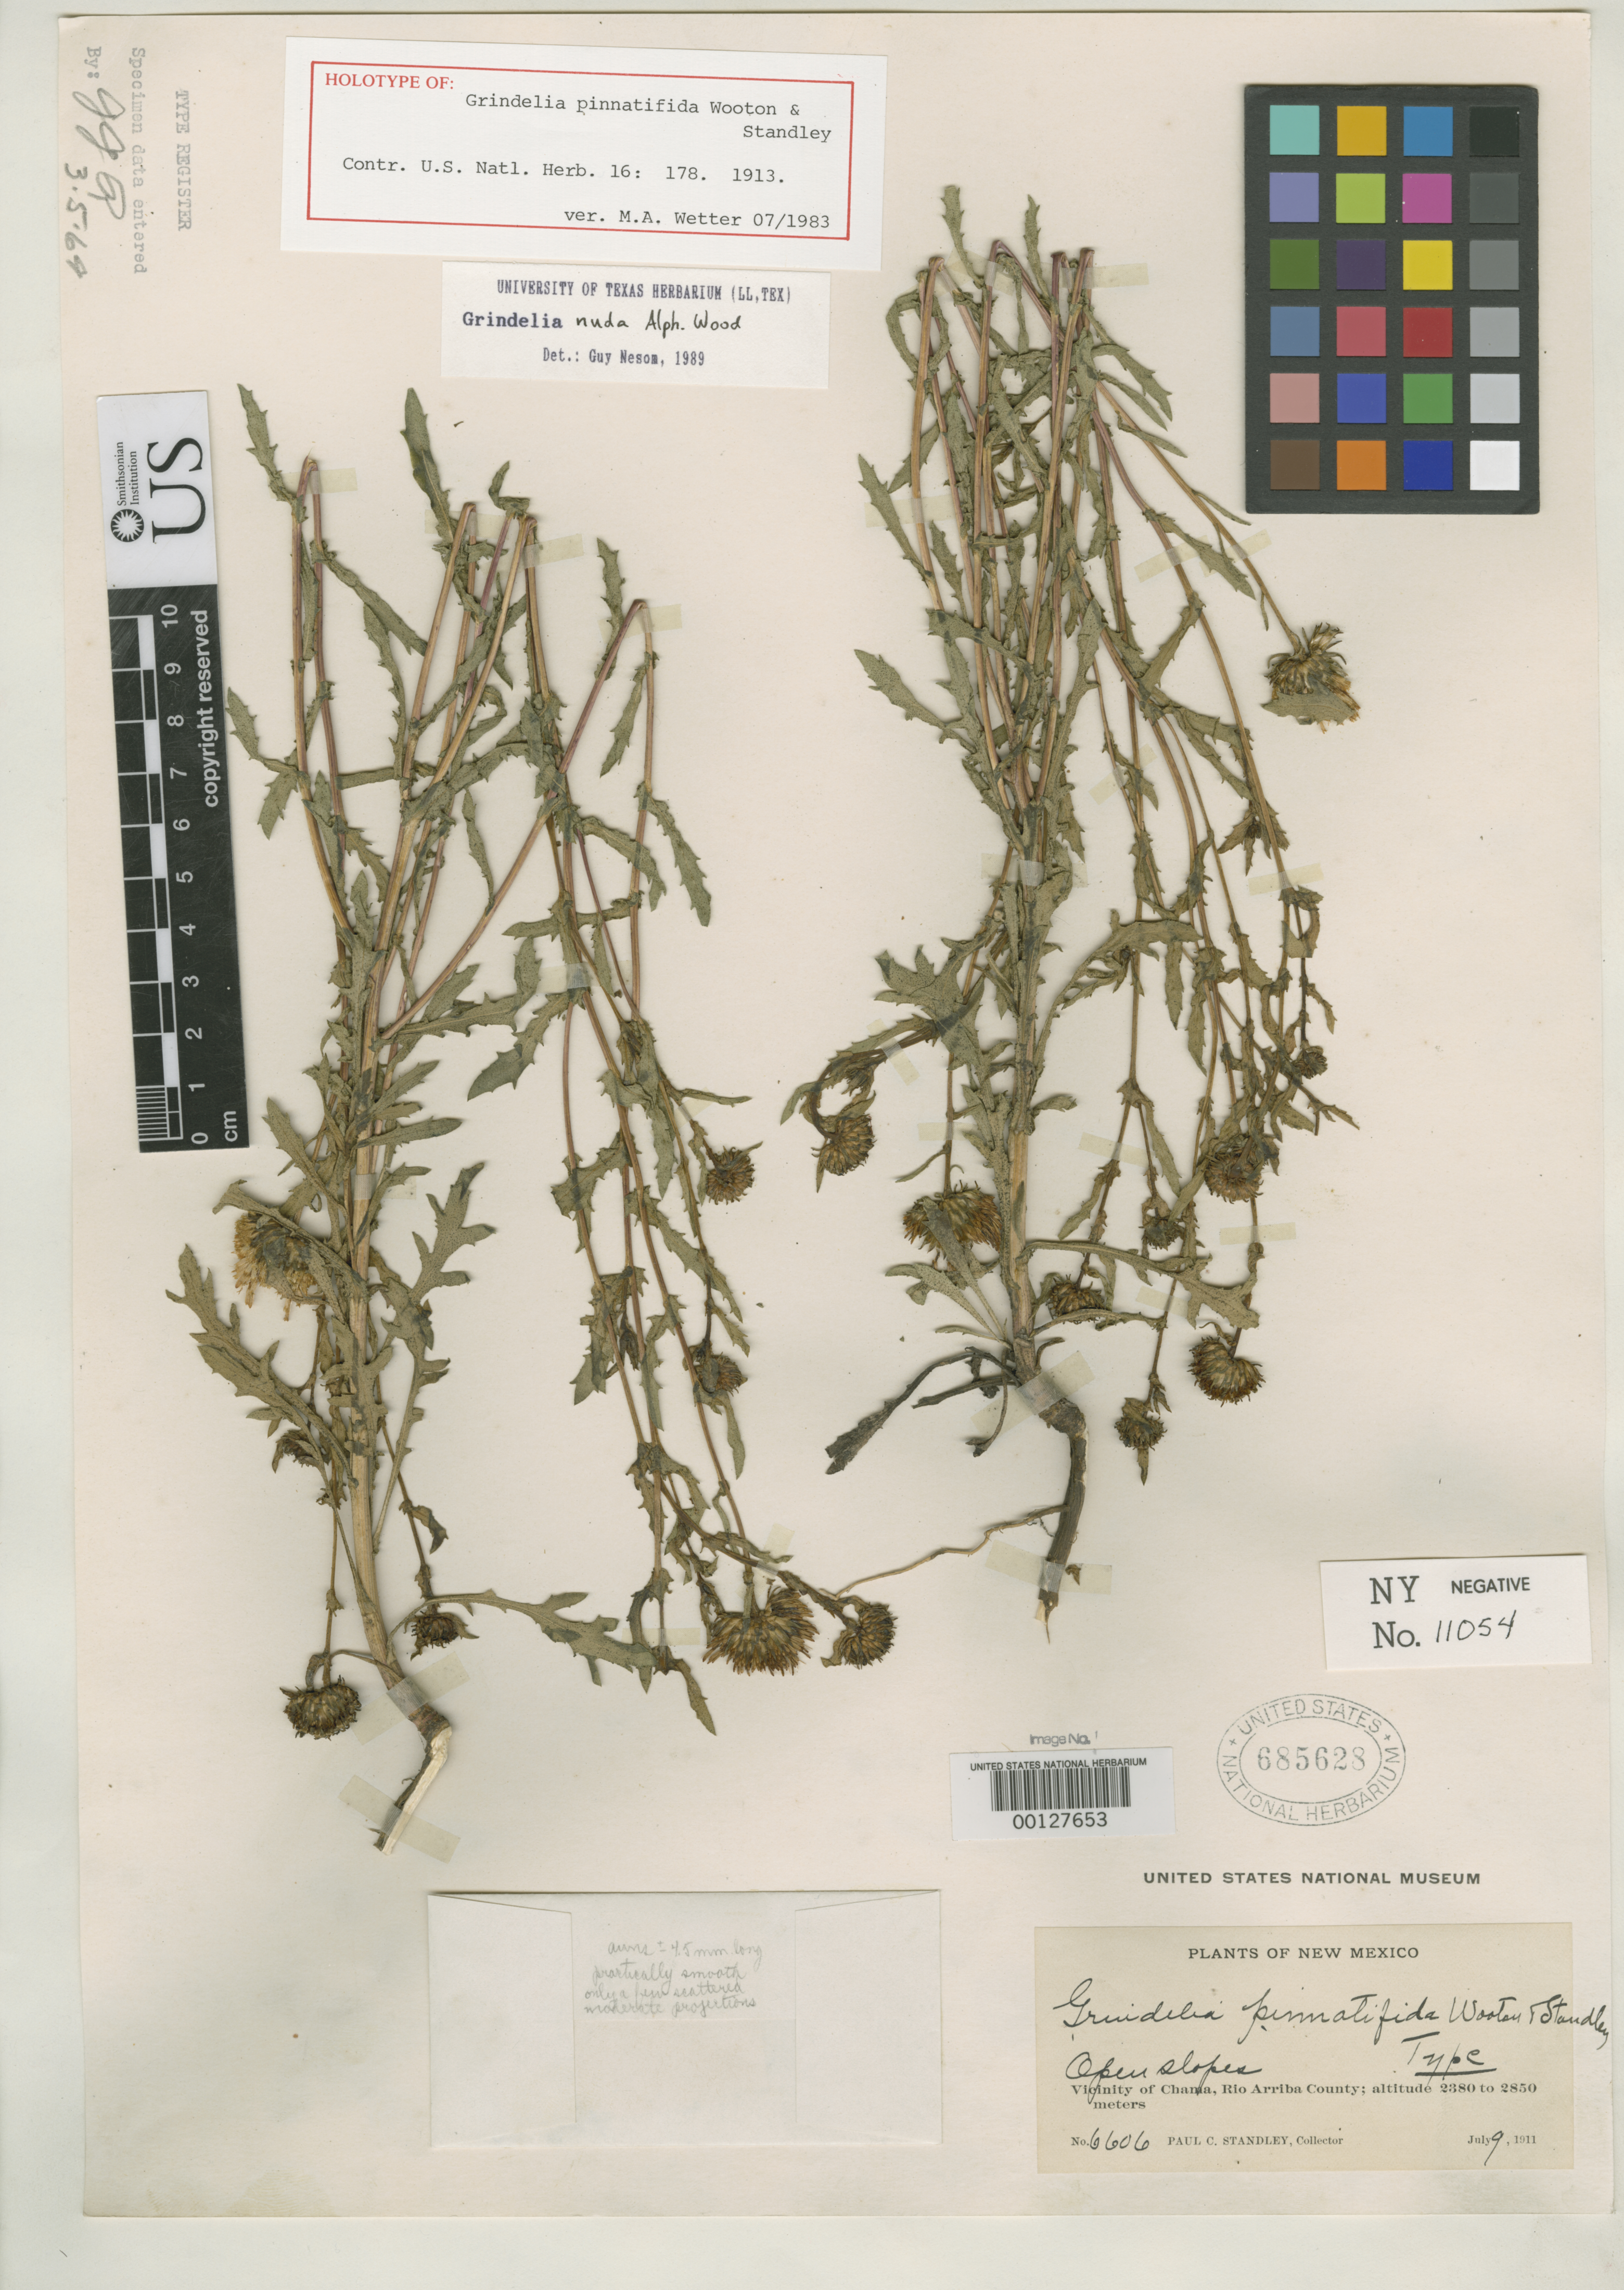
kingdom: Plantae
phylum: Tracheophyta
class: Magnoliopsida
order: Asterales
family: Asteraceae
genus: Grindelia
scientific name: Grindelia pinnatifida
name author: Wooton & Standl.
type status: Holotype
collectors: P. C. Standley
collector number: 6606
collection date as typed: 09 Jul 1911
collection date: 1911-07-09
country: United States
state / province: New Mexico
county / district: Rio Arriba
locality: Chama.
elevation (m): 2400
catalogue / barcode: US 685628